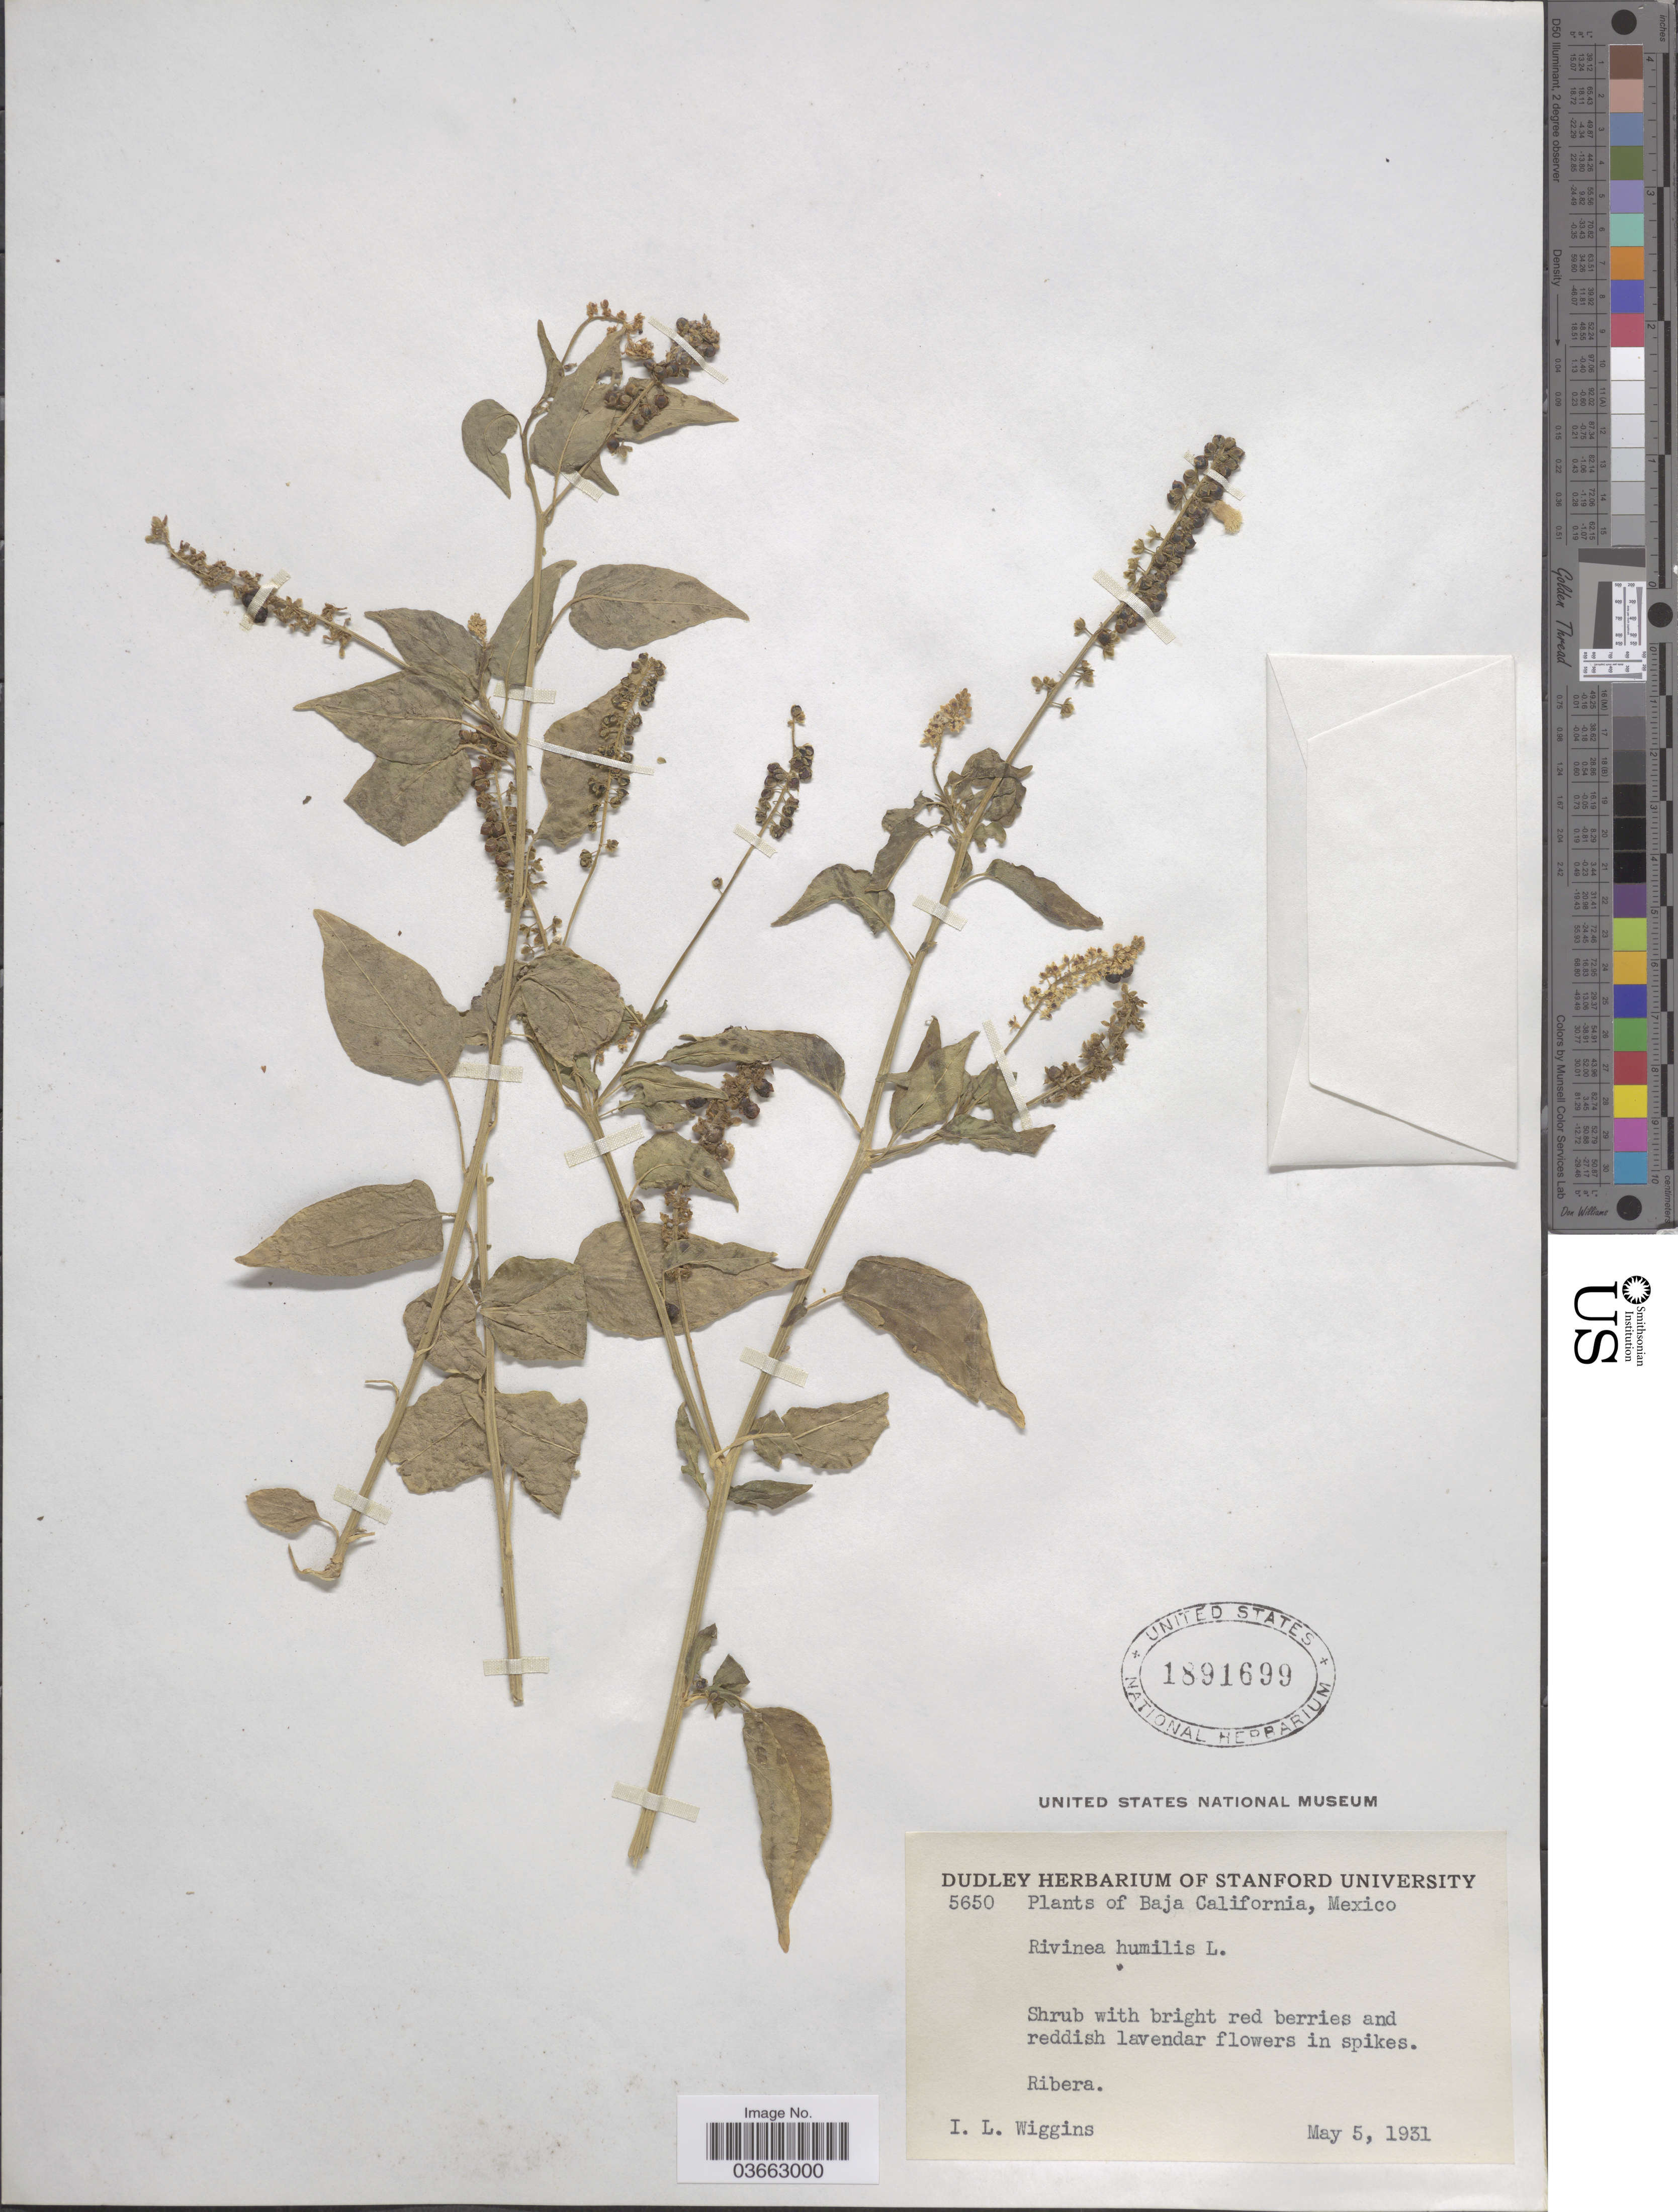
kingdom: Plantae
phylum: Tracheophyta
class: Magnoliopsida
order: Caryophyllales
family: Phytolaccaceae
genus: Rivina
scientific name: Rivina humilis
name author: L.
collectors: I. L. Wiggins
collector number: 5650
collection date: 1931-05-05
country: Mexico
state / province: Baja California Sur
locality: Ribera.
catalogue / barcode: US 1891699